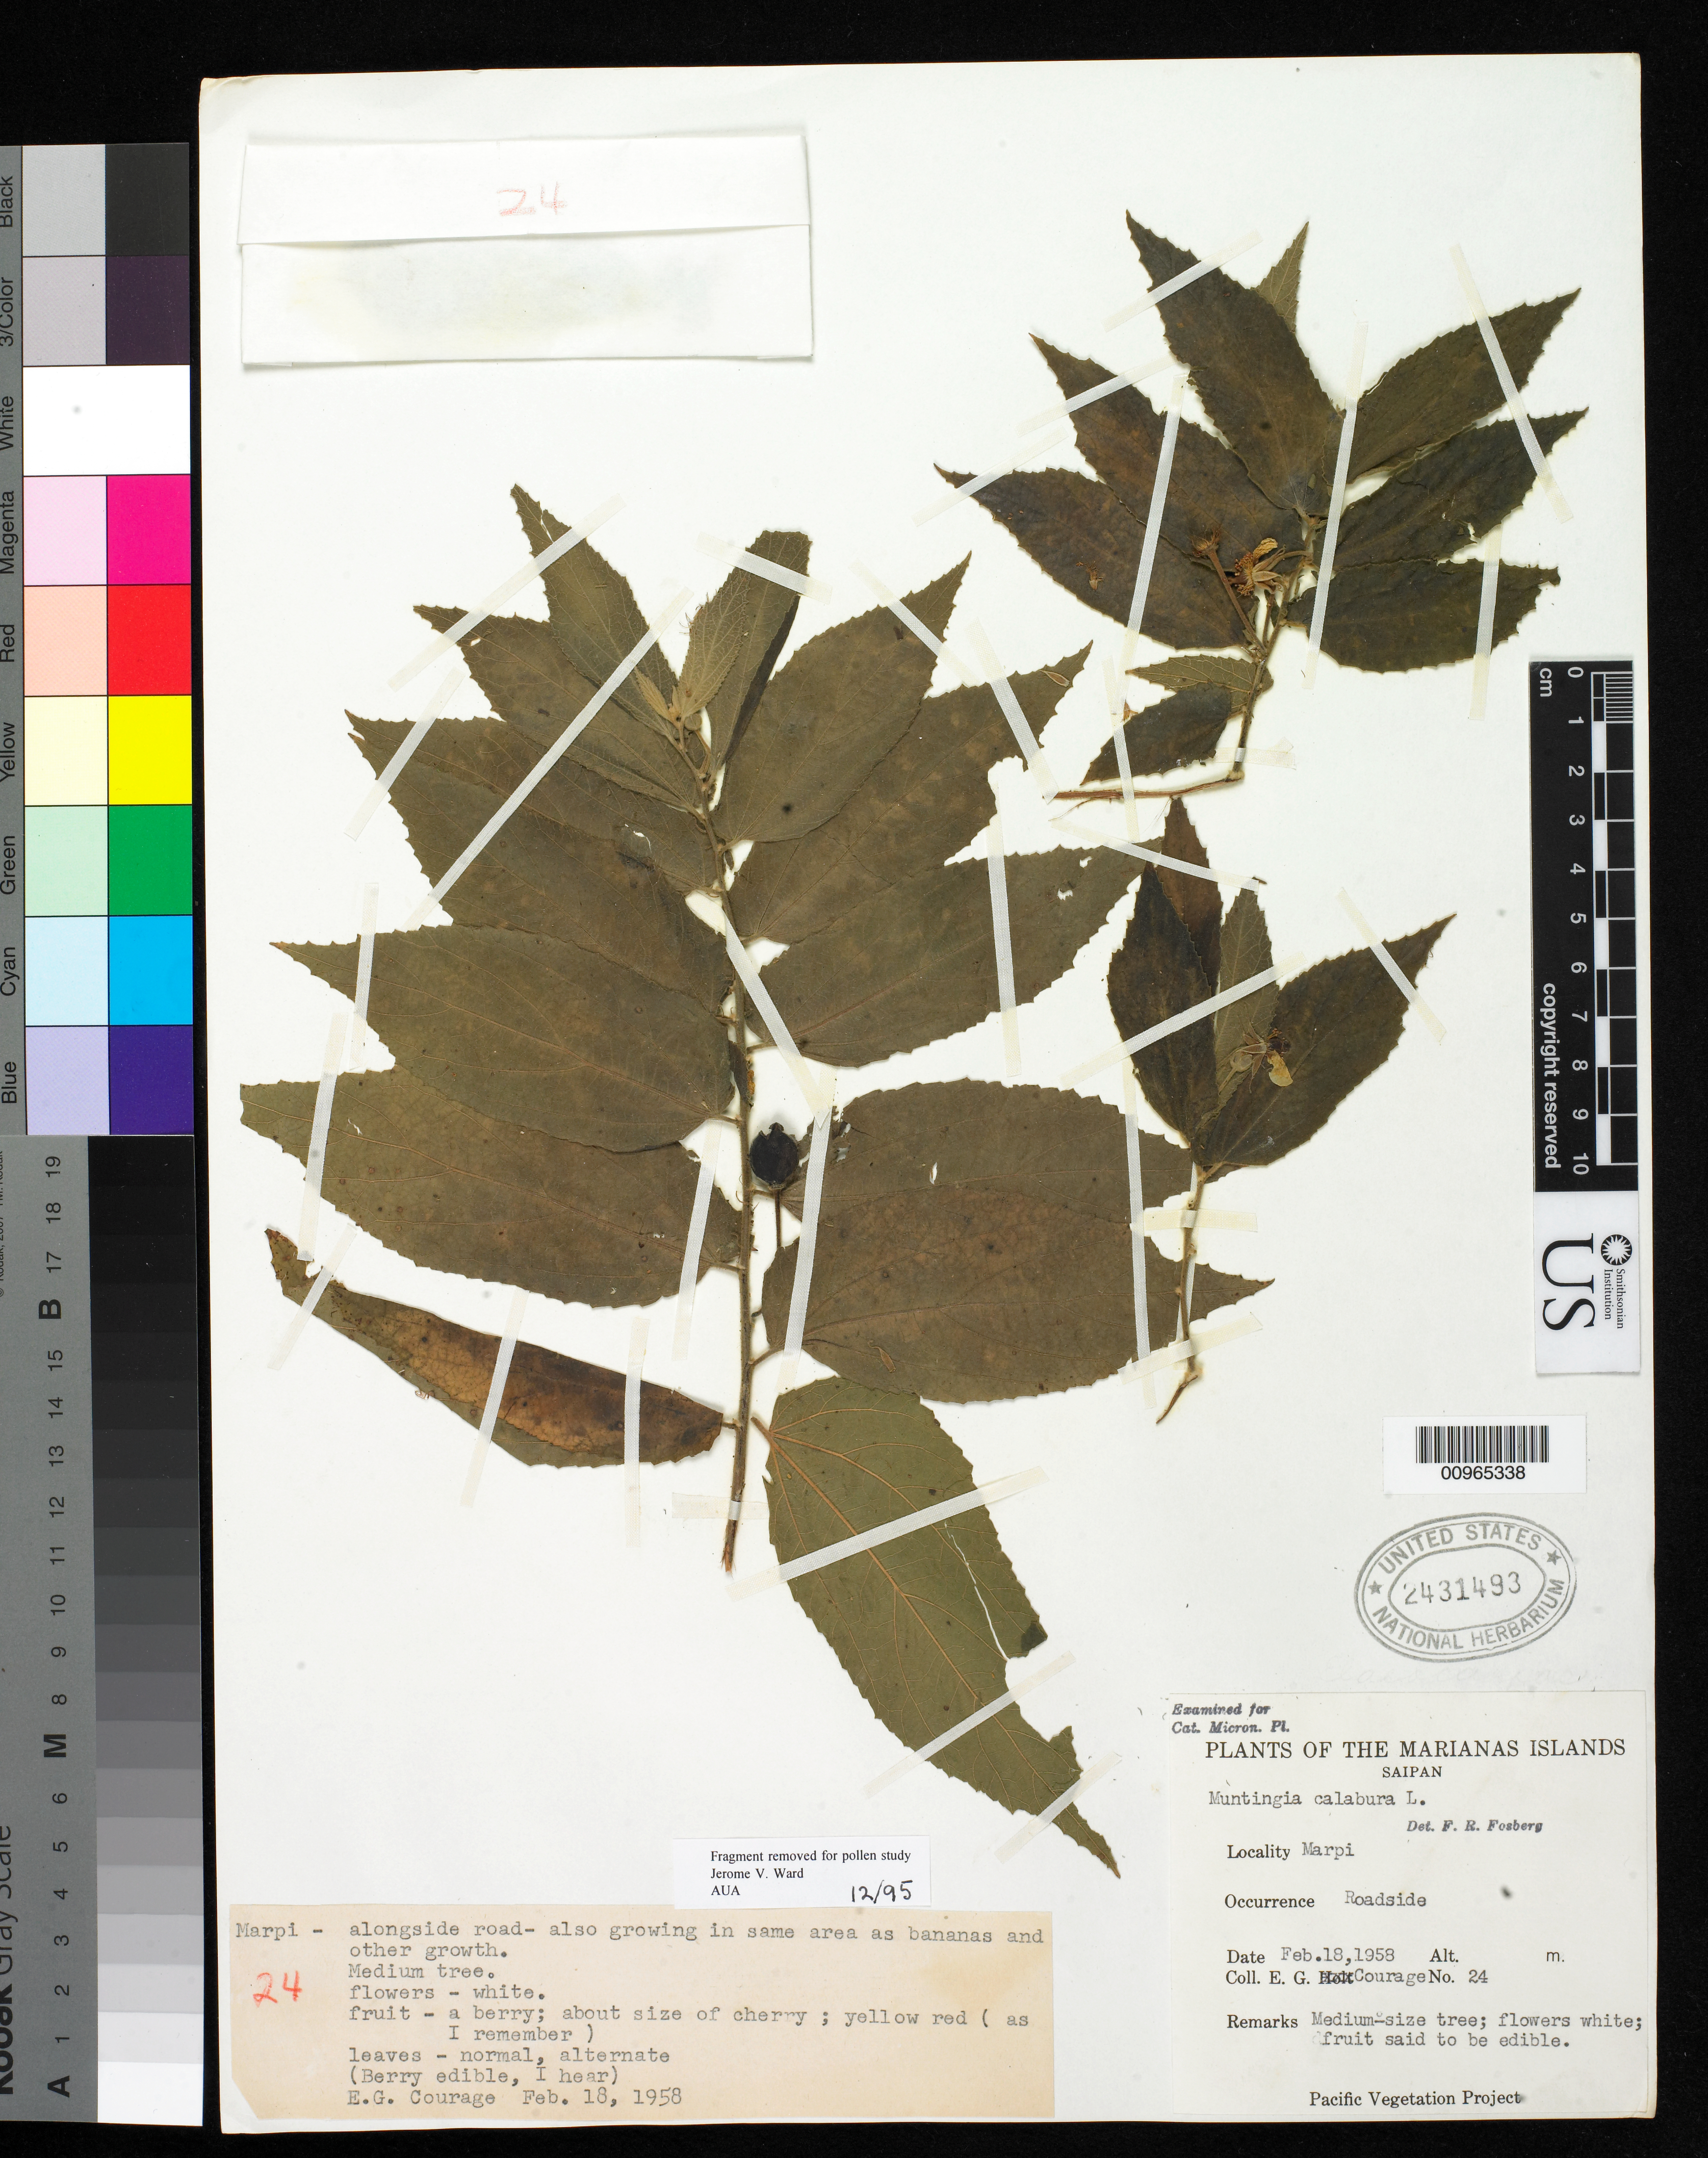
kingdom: Plantae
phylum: Tracheophyta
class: Magnoliopsida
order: Malvales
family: Muntingiaceae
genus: Muntingia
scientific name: Muntingia calabura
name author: L.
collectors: E. Courage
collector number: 24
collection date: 1958-02-18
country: Northern Mariana Islands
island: Saipan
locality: Marpi, Saipan I., Mariana Islands. Roadside.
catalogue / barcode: US 2431493